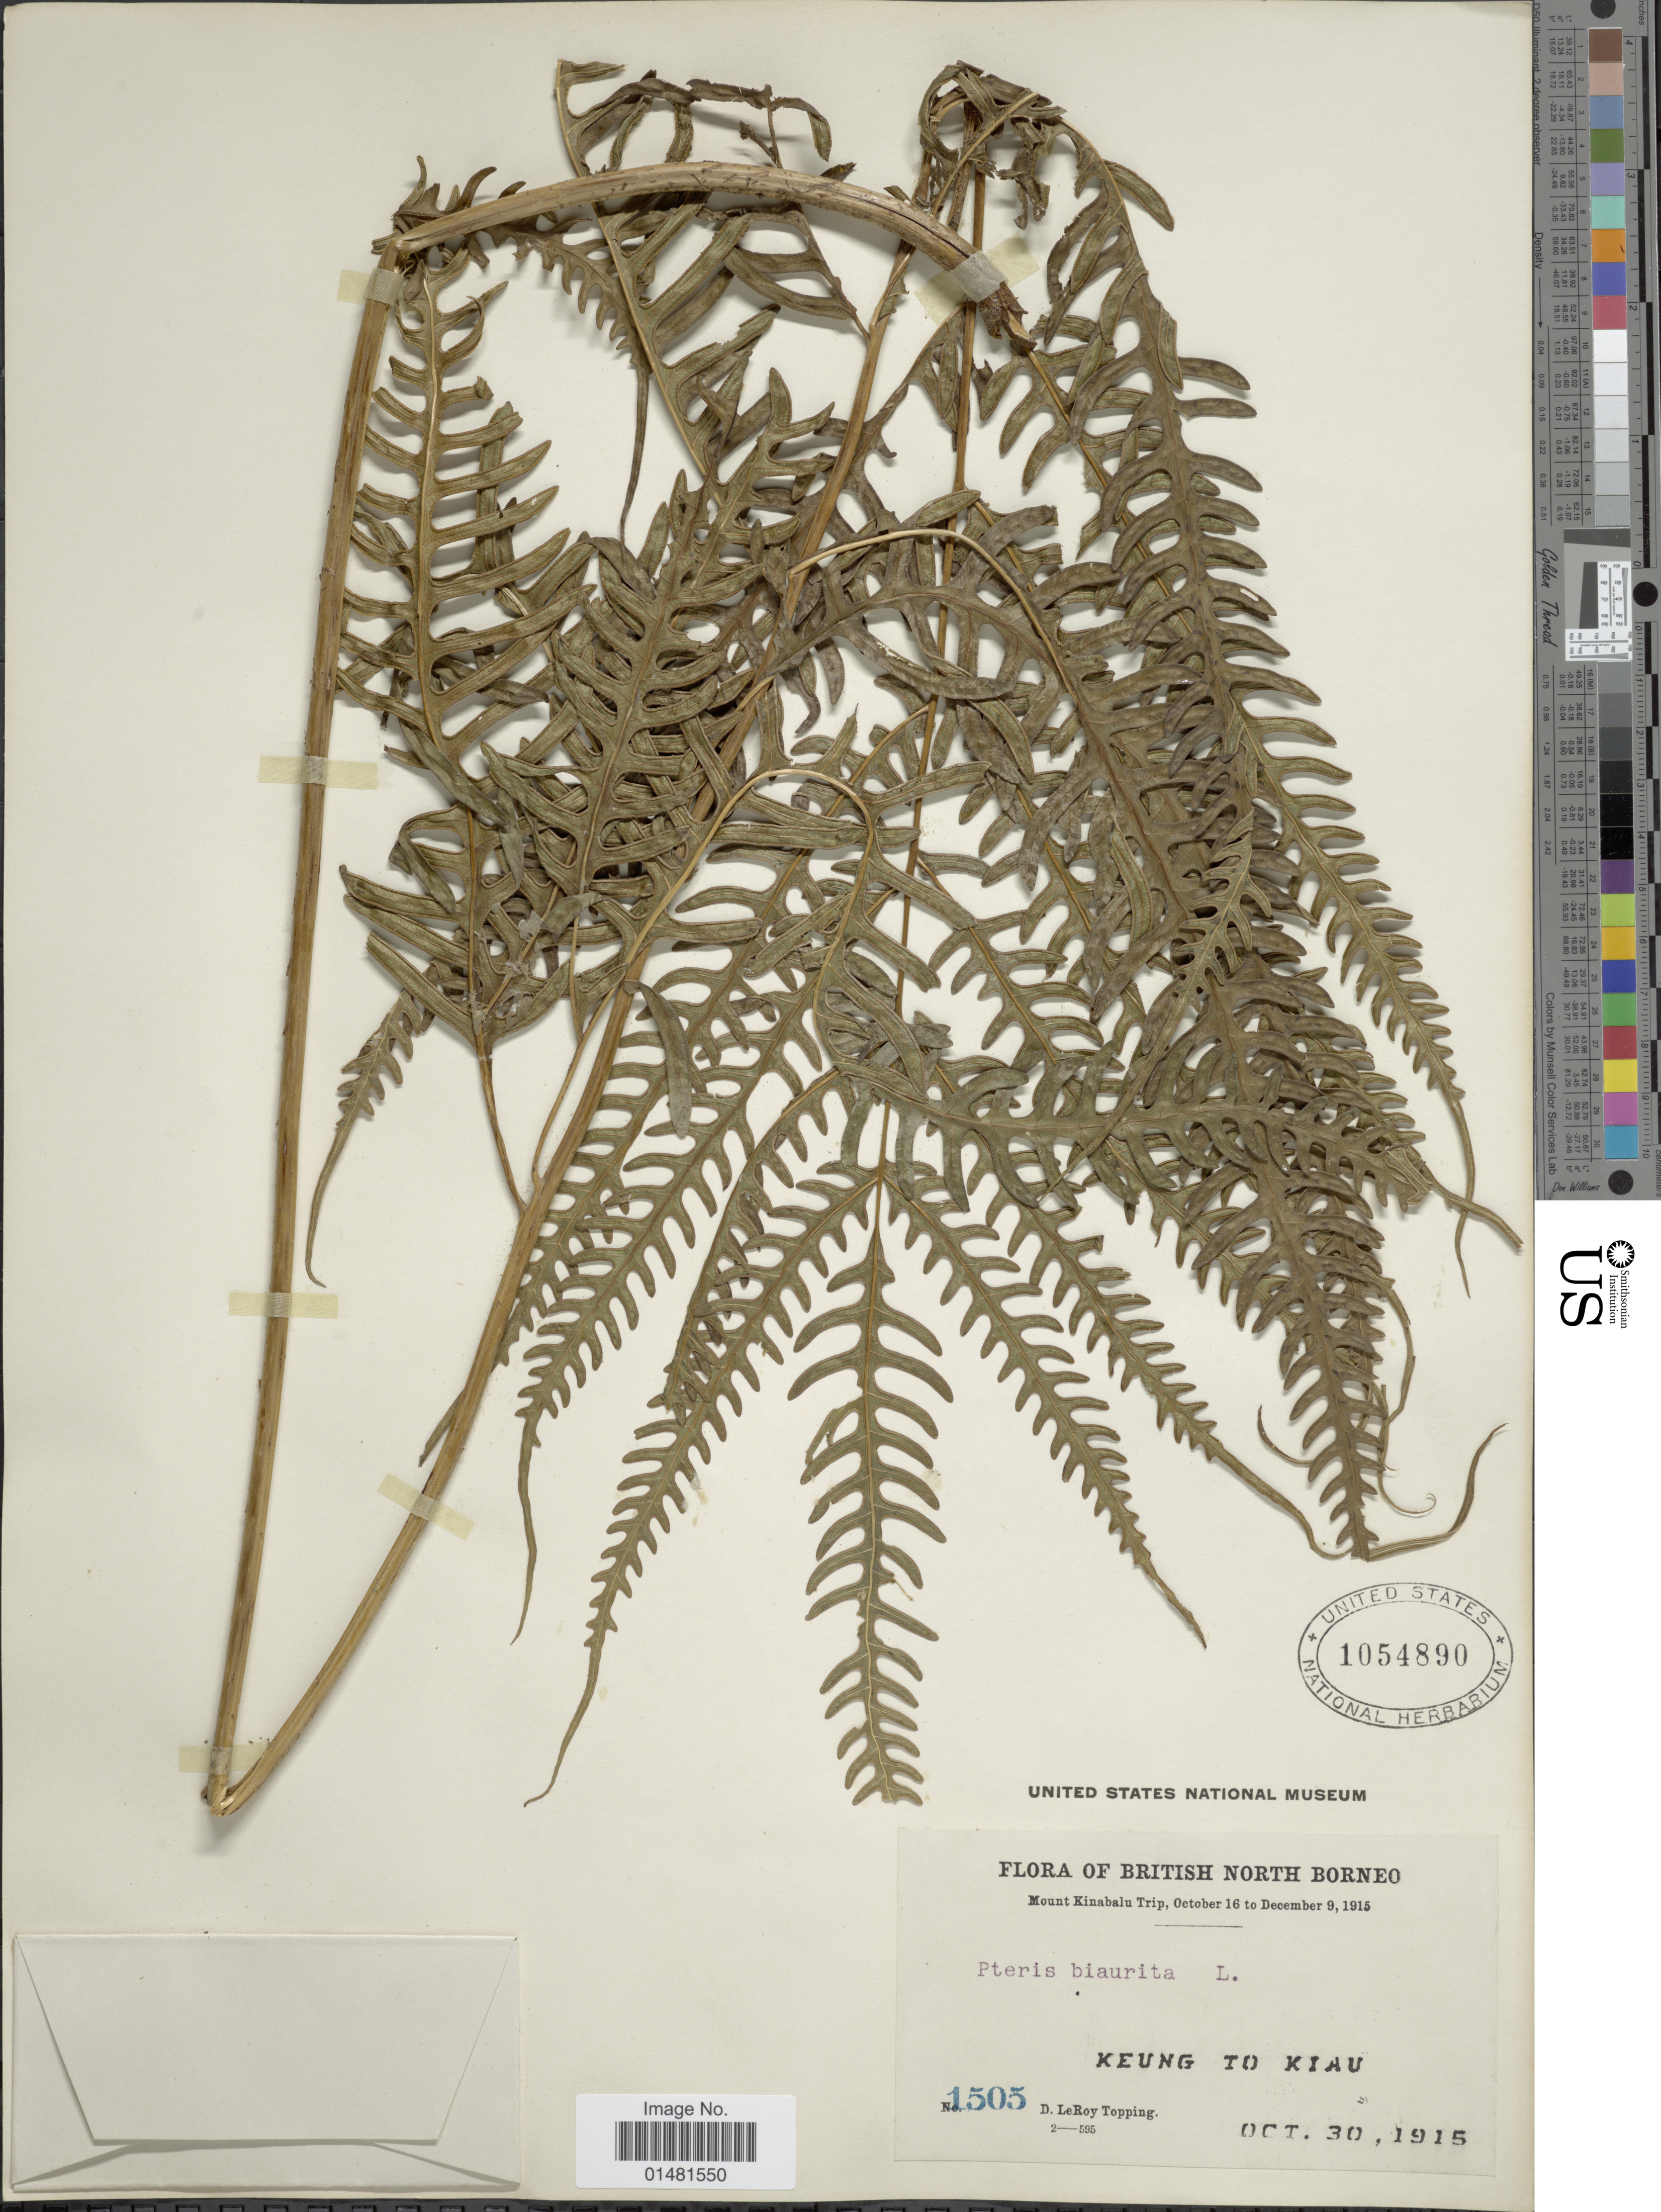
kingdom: Plantae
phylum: Tracheophyta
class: Polypodiopsida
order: Polypodiales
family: Pteridaceae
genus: Pteris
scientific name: Pteris biaurita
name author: L.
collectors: D. L. Topping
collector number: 1505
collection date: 1915-10-30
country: Malaysia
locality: British North Borneo, Keung To Kiau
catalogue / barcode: US 1054890